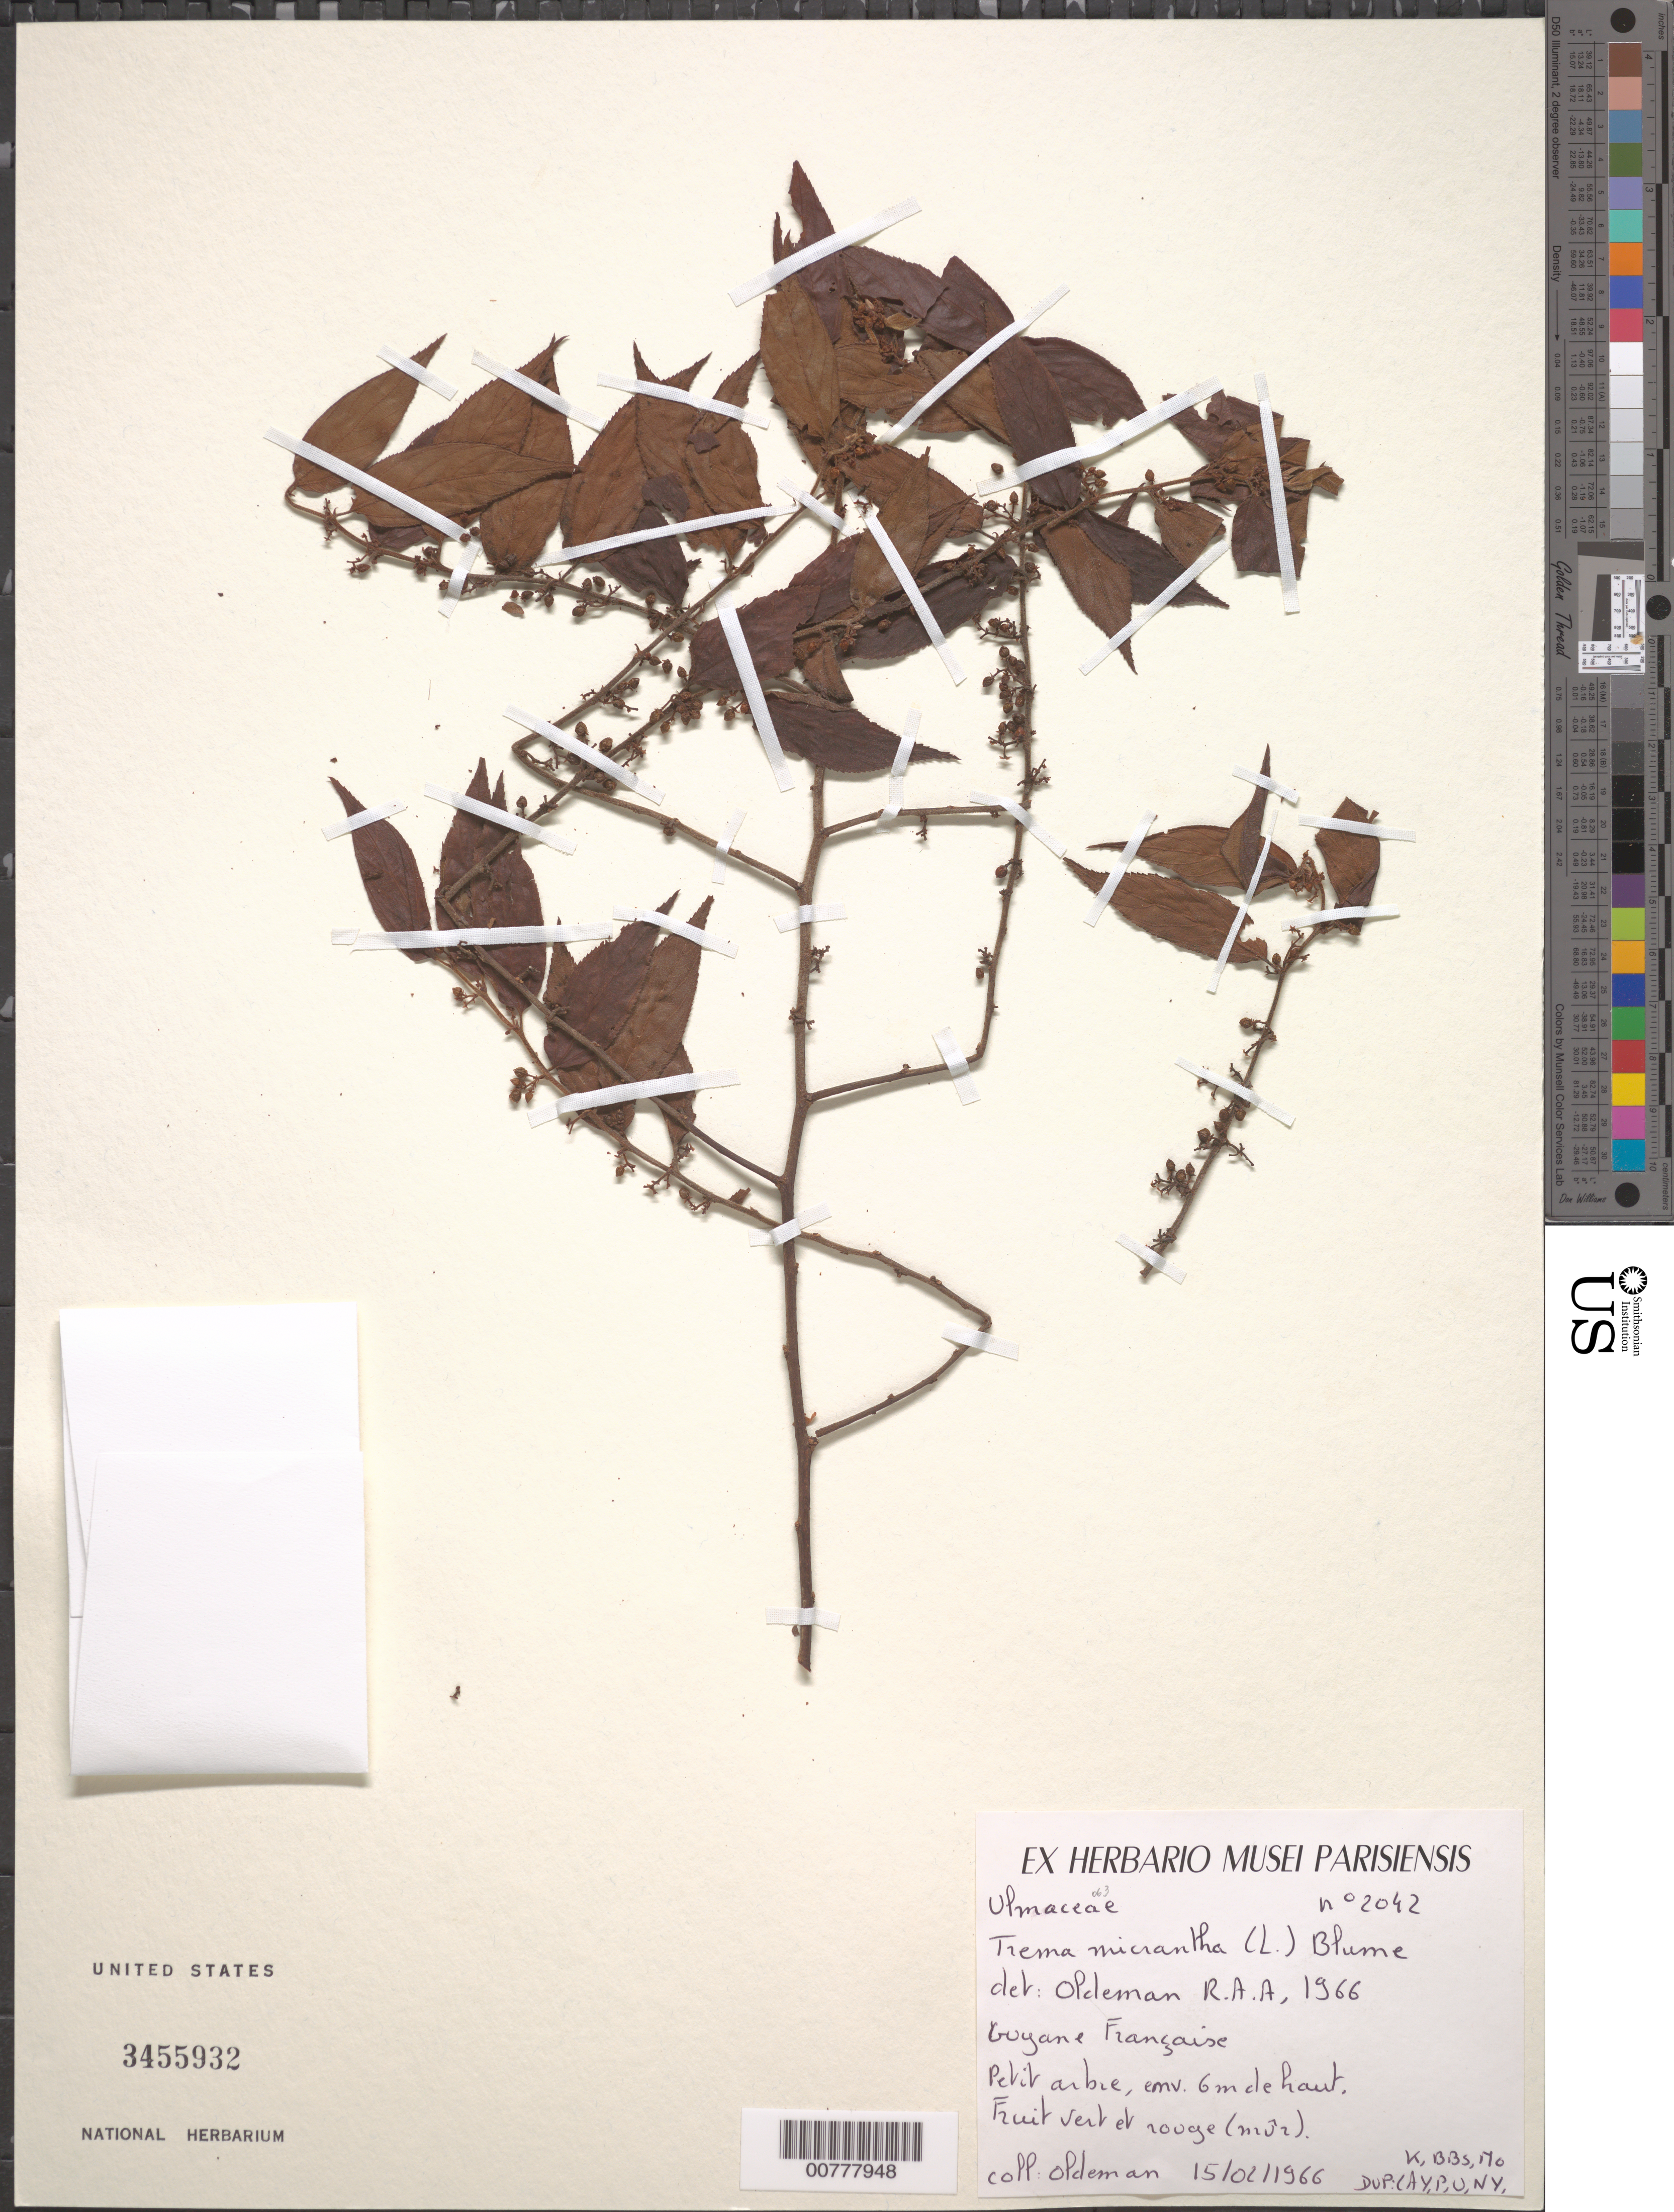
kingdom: Plantae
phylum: Tracheophyta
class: Magnoliopsida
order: Rosales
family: Cannabaceae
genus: Trema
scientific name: Trema micranthum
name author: (L.) Blume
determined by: Oldeman, R. A. A.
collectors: R. Oldeman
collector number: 2042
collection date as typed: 15-Feb-66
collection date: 1966-02-15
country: French Guiana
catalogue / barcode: US 3455932